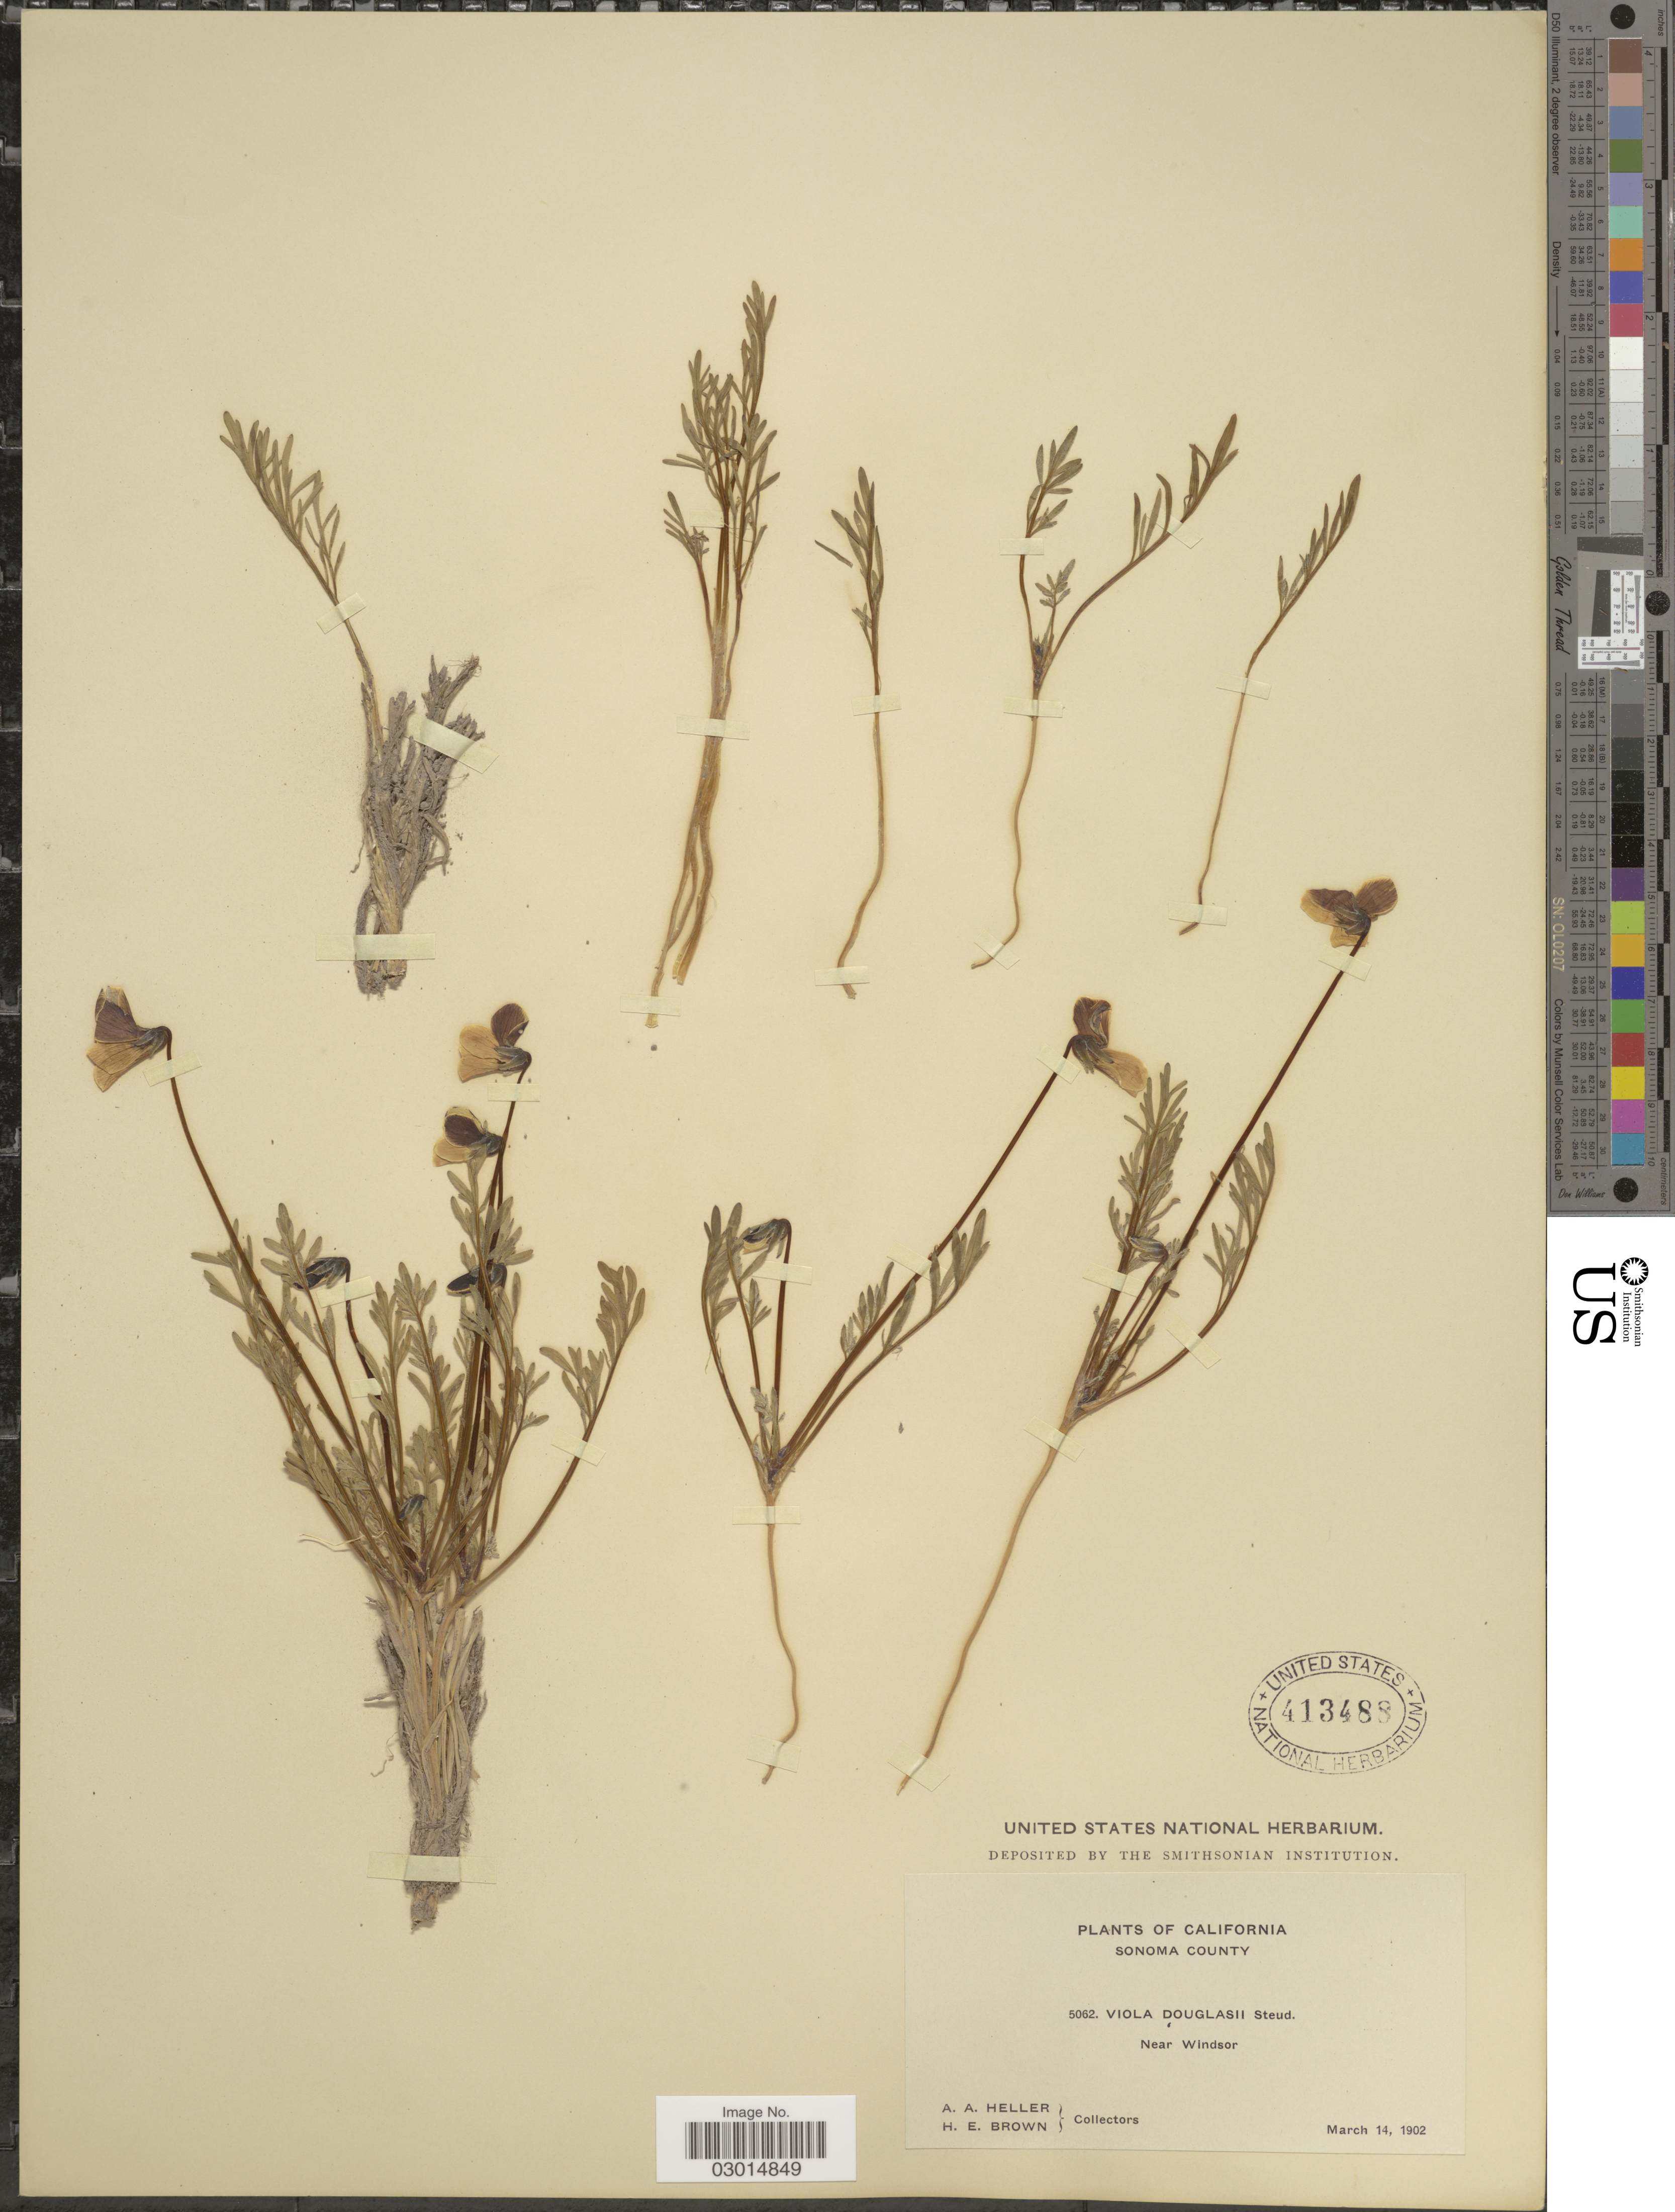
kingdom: Plantae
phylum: Tracheophyta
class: Magnoliopsida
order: Malpighiales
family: Violaceae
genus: Viola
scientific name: Viola douglasii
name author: Steud.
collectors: A. A. Heller & H. E. Brown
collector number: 5062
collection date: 1902-03-14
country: United States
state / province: California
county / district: Sonoma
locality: Sonoma County. Near Windsor.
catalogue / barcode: US 413488